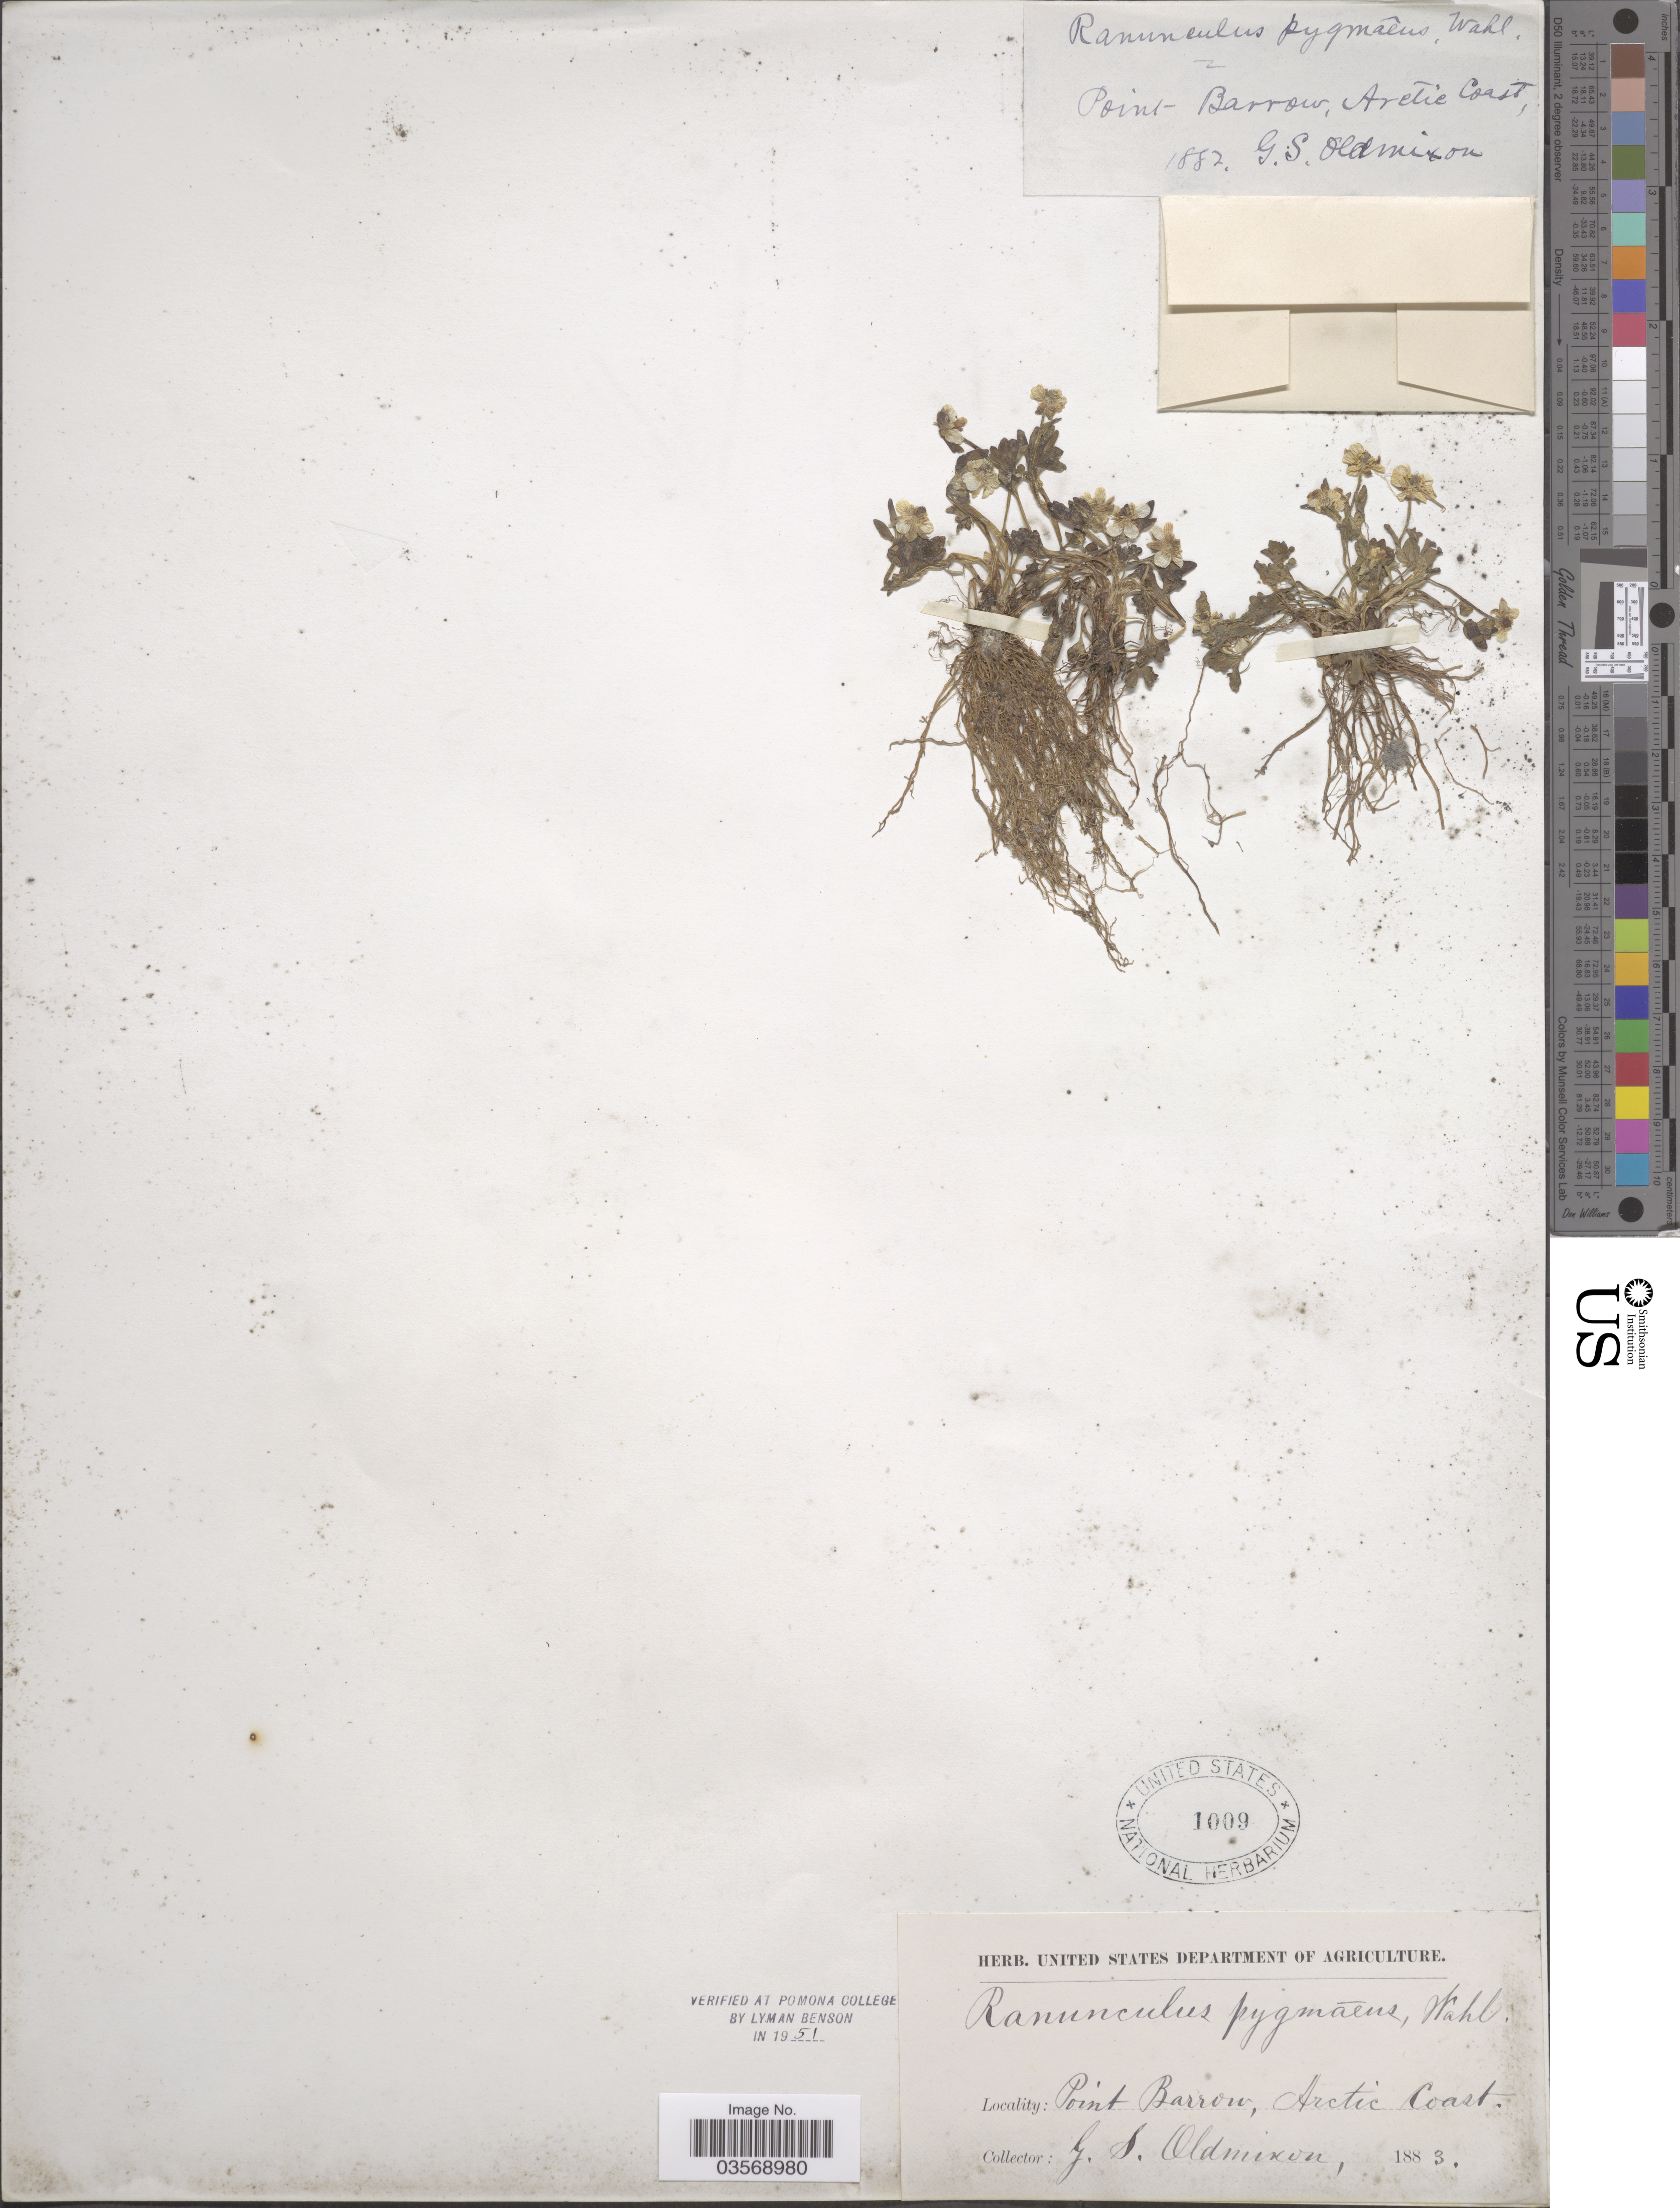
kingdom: Plantae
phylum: Tracheophyta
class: Magnoliopsida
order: Ranunculales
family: Ranunculaceae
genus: Ranunculus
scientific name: Ranunculus pygmaeus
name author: Wahlenb.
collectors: G. Oldmixon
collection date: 1883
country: United States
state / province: Alaska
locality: Point Barrow, Arctic Coast.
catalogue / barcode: US 1009